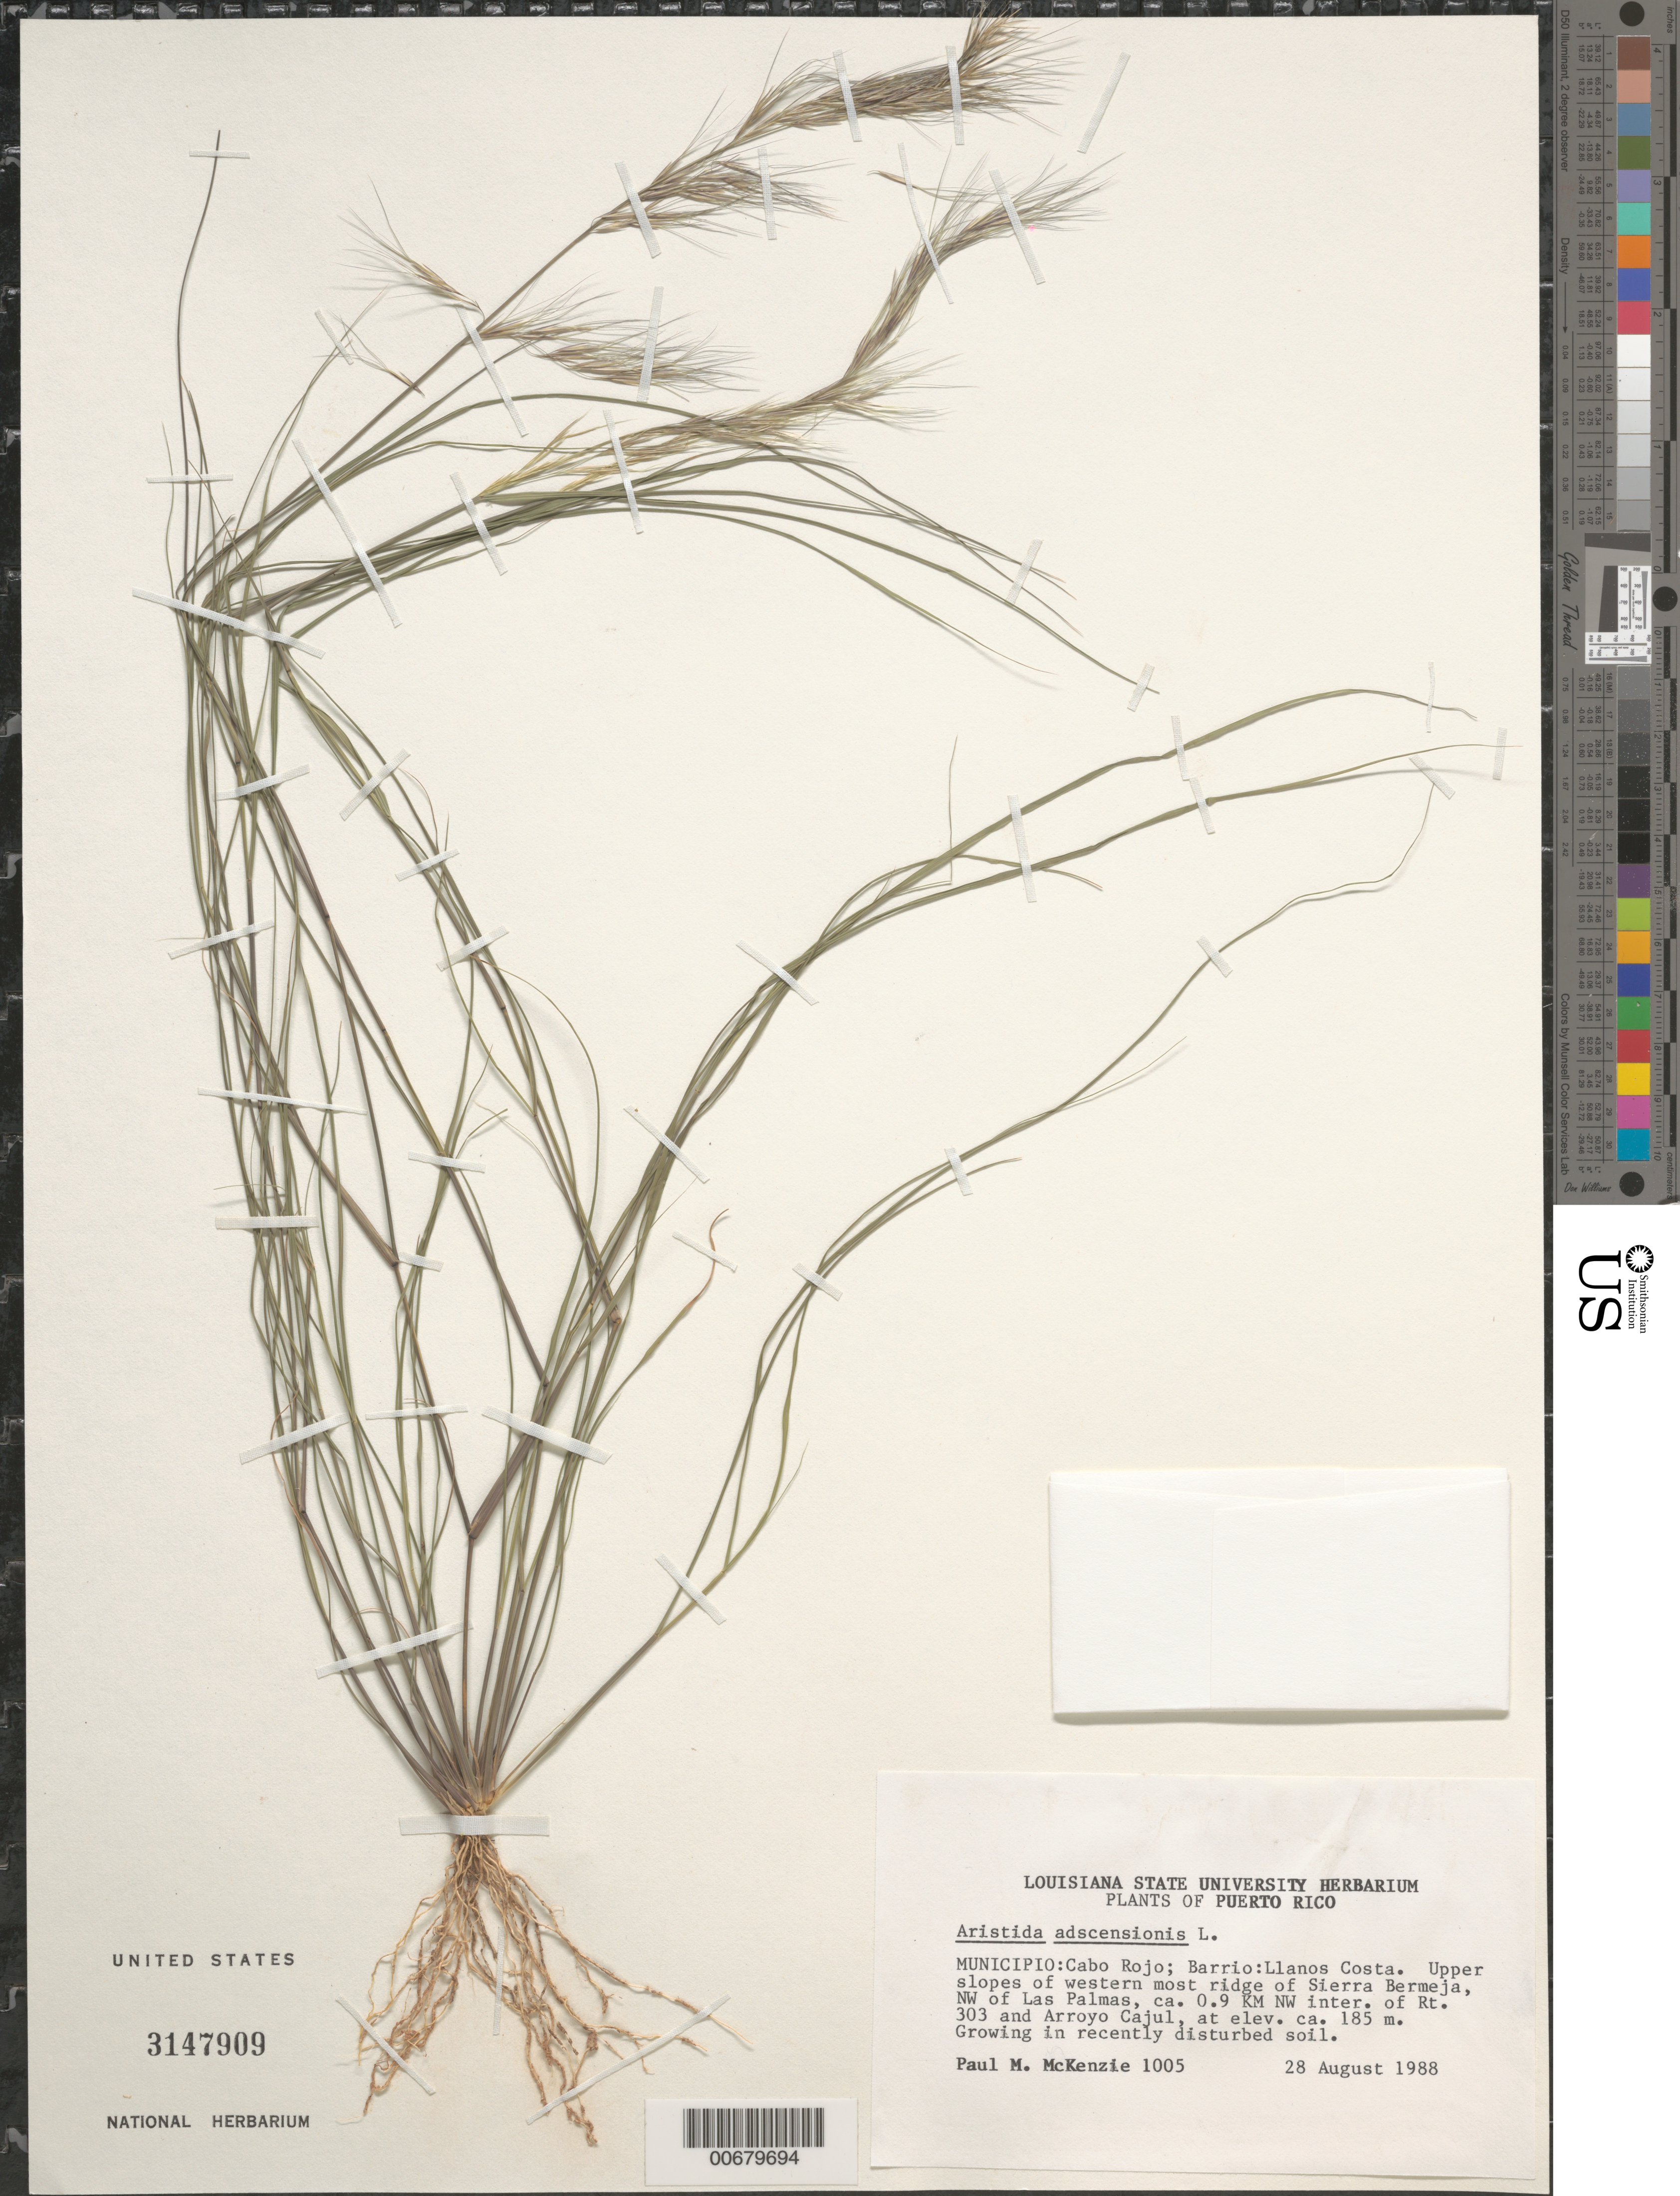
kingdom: Plantae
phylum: Tracheophyta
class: Liliopsida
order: Poales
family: Poaceae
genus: Aristida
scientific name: Aristida adscensionis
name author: L.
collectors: P. McKenzie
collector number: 1005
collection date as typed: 28 Aug 1988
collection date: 1988-08-28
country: Puerto Rico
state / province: Cabo Rojo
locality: Mun. Cabo Rojo: Barrio Llanos Costa, upper slopes of western most ridge of Sierra Bermeja, NW of Las Palmas, ca. 0.9 km NW inter. Of Rt 303 and Arroyo Cajul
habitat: Recently disturbed soil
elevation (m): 185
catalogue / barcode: US 3147909